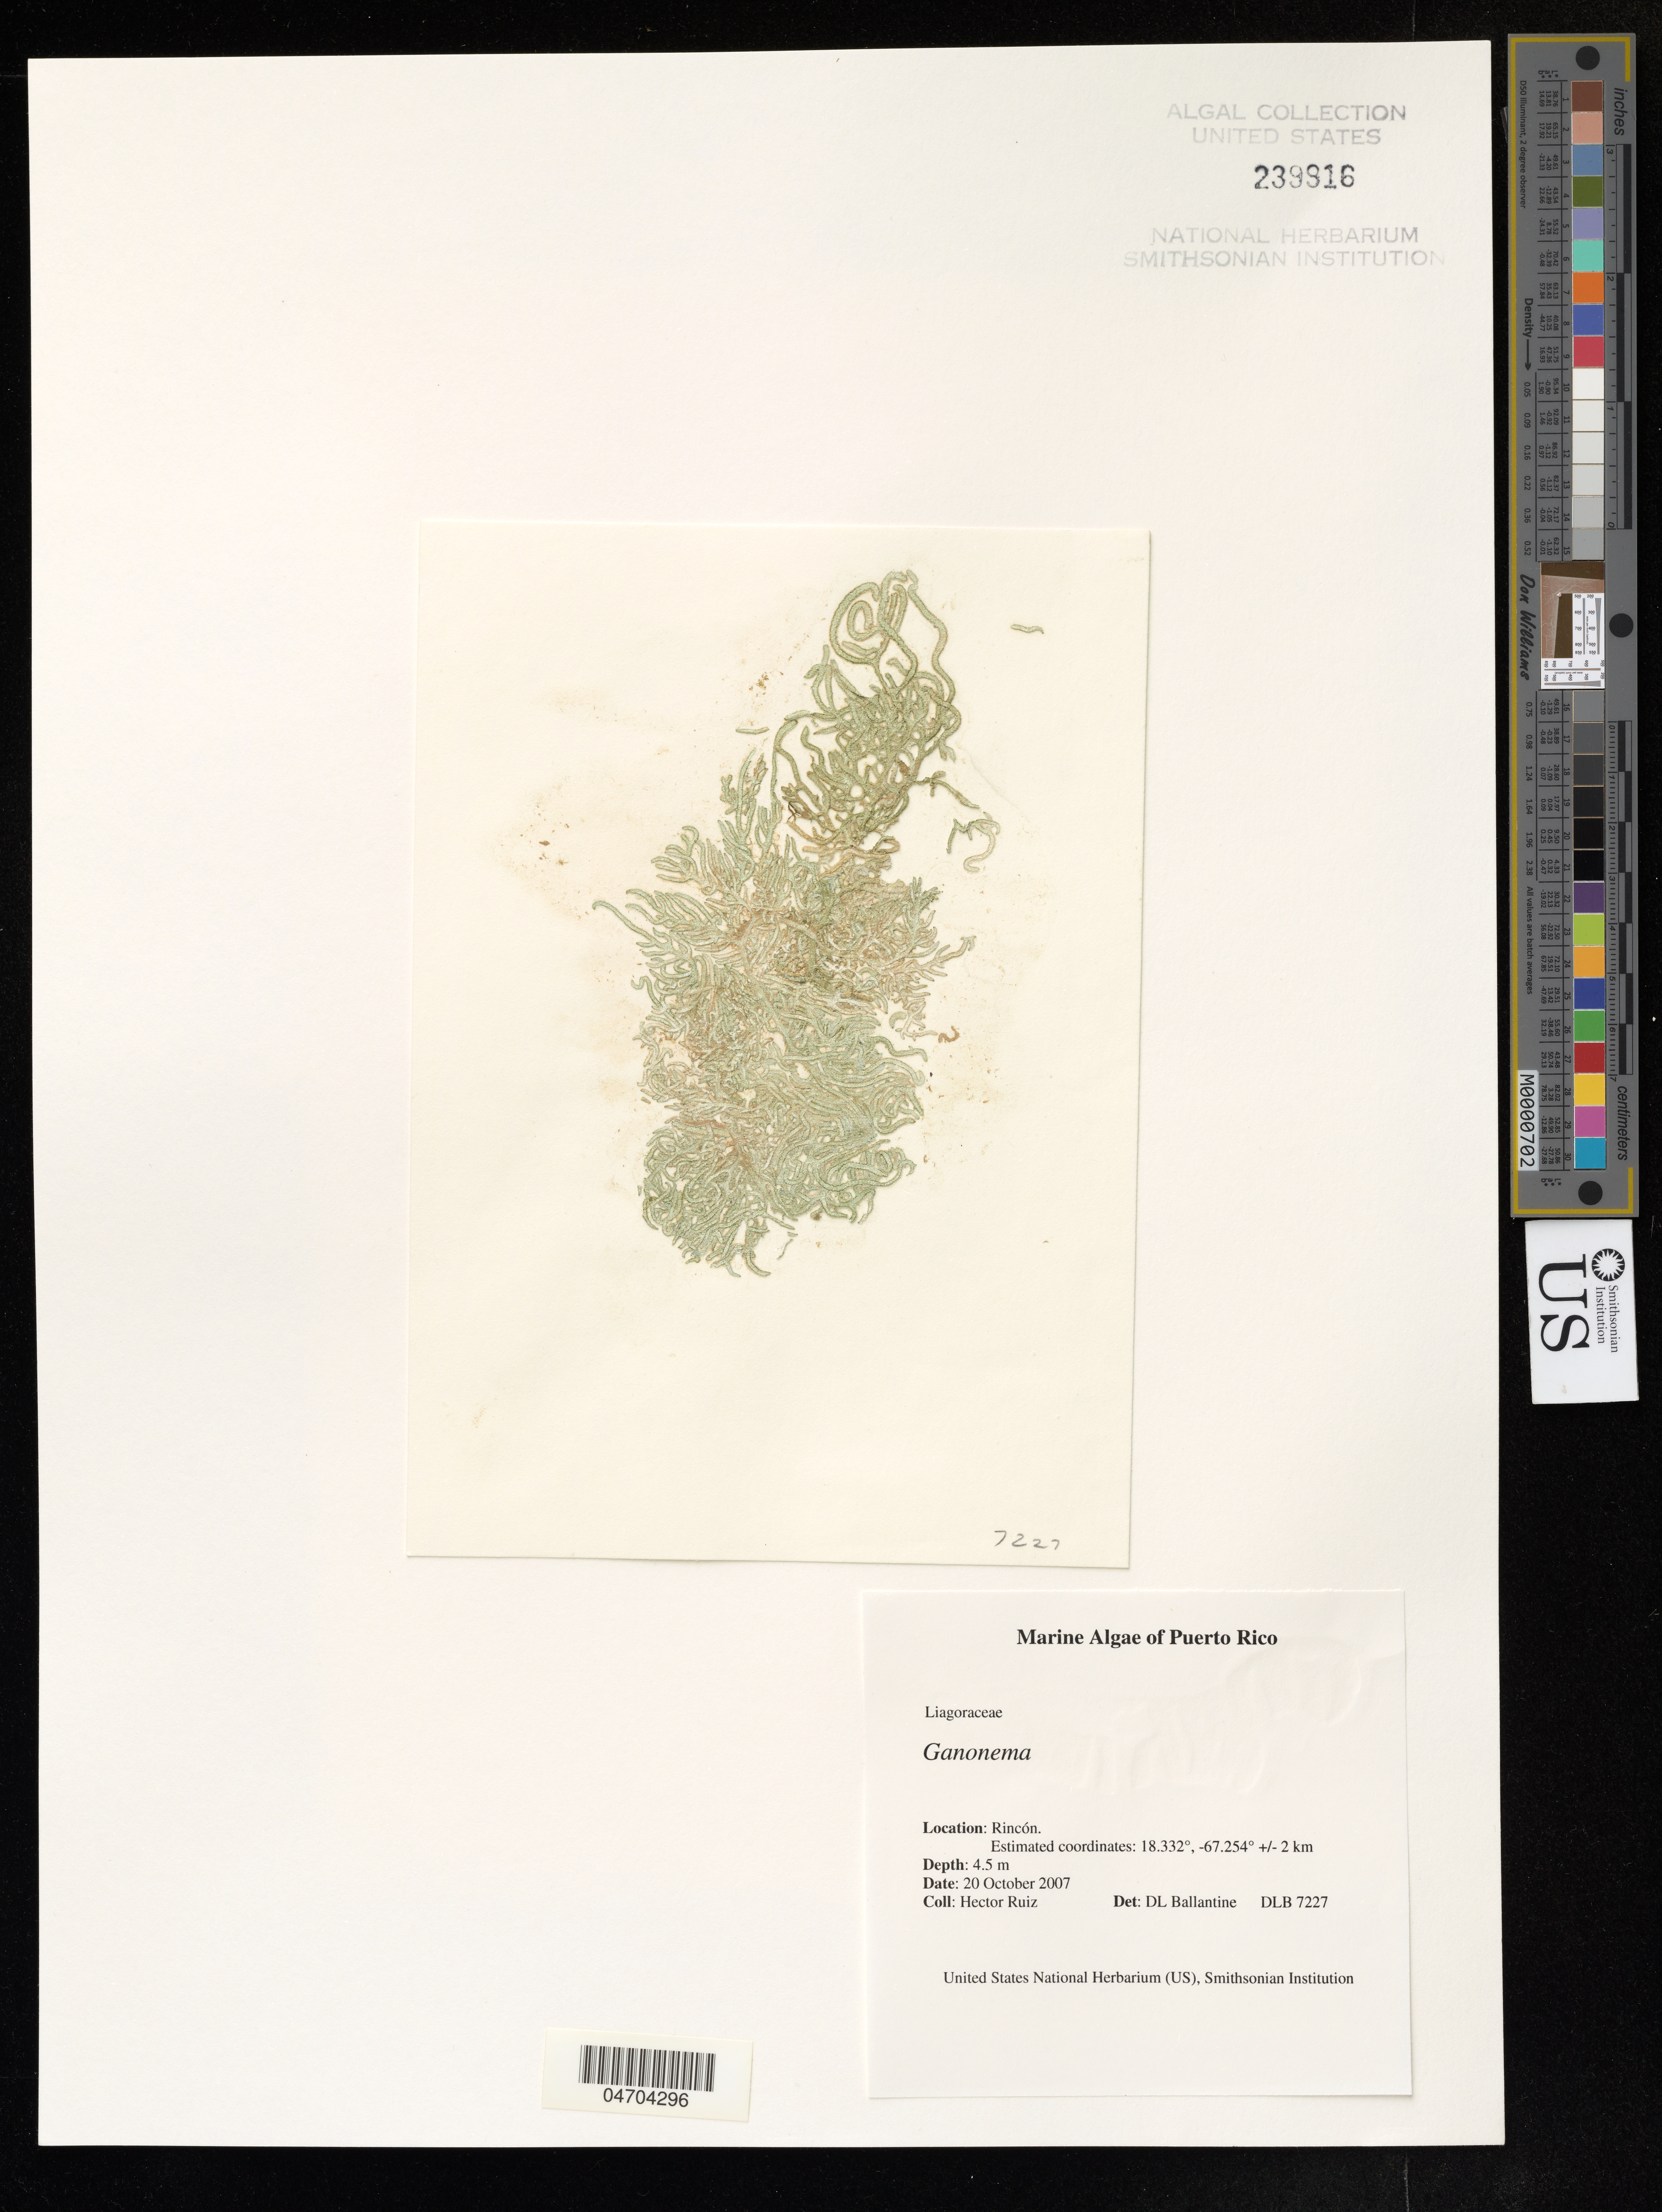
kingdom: Plantae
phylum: Rhodophyta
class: Florideophyceae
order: Nemaliales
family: Liagoraceae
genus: Ganonema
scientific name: Ganonema sp.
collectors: H. Ruiz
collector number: DLB 7227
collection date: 2007-10-20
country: Puerto Rico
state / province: Rincón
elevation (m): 4.5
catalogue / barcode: US 239916